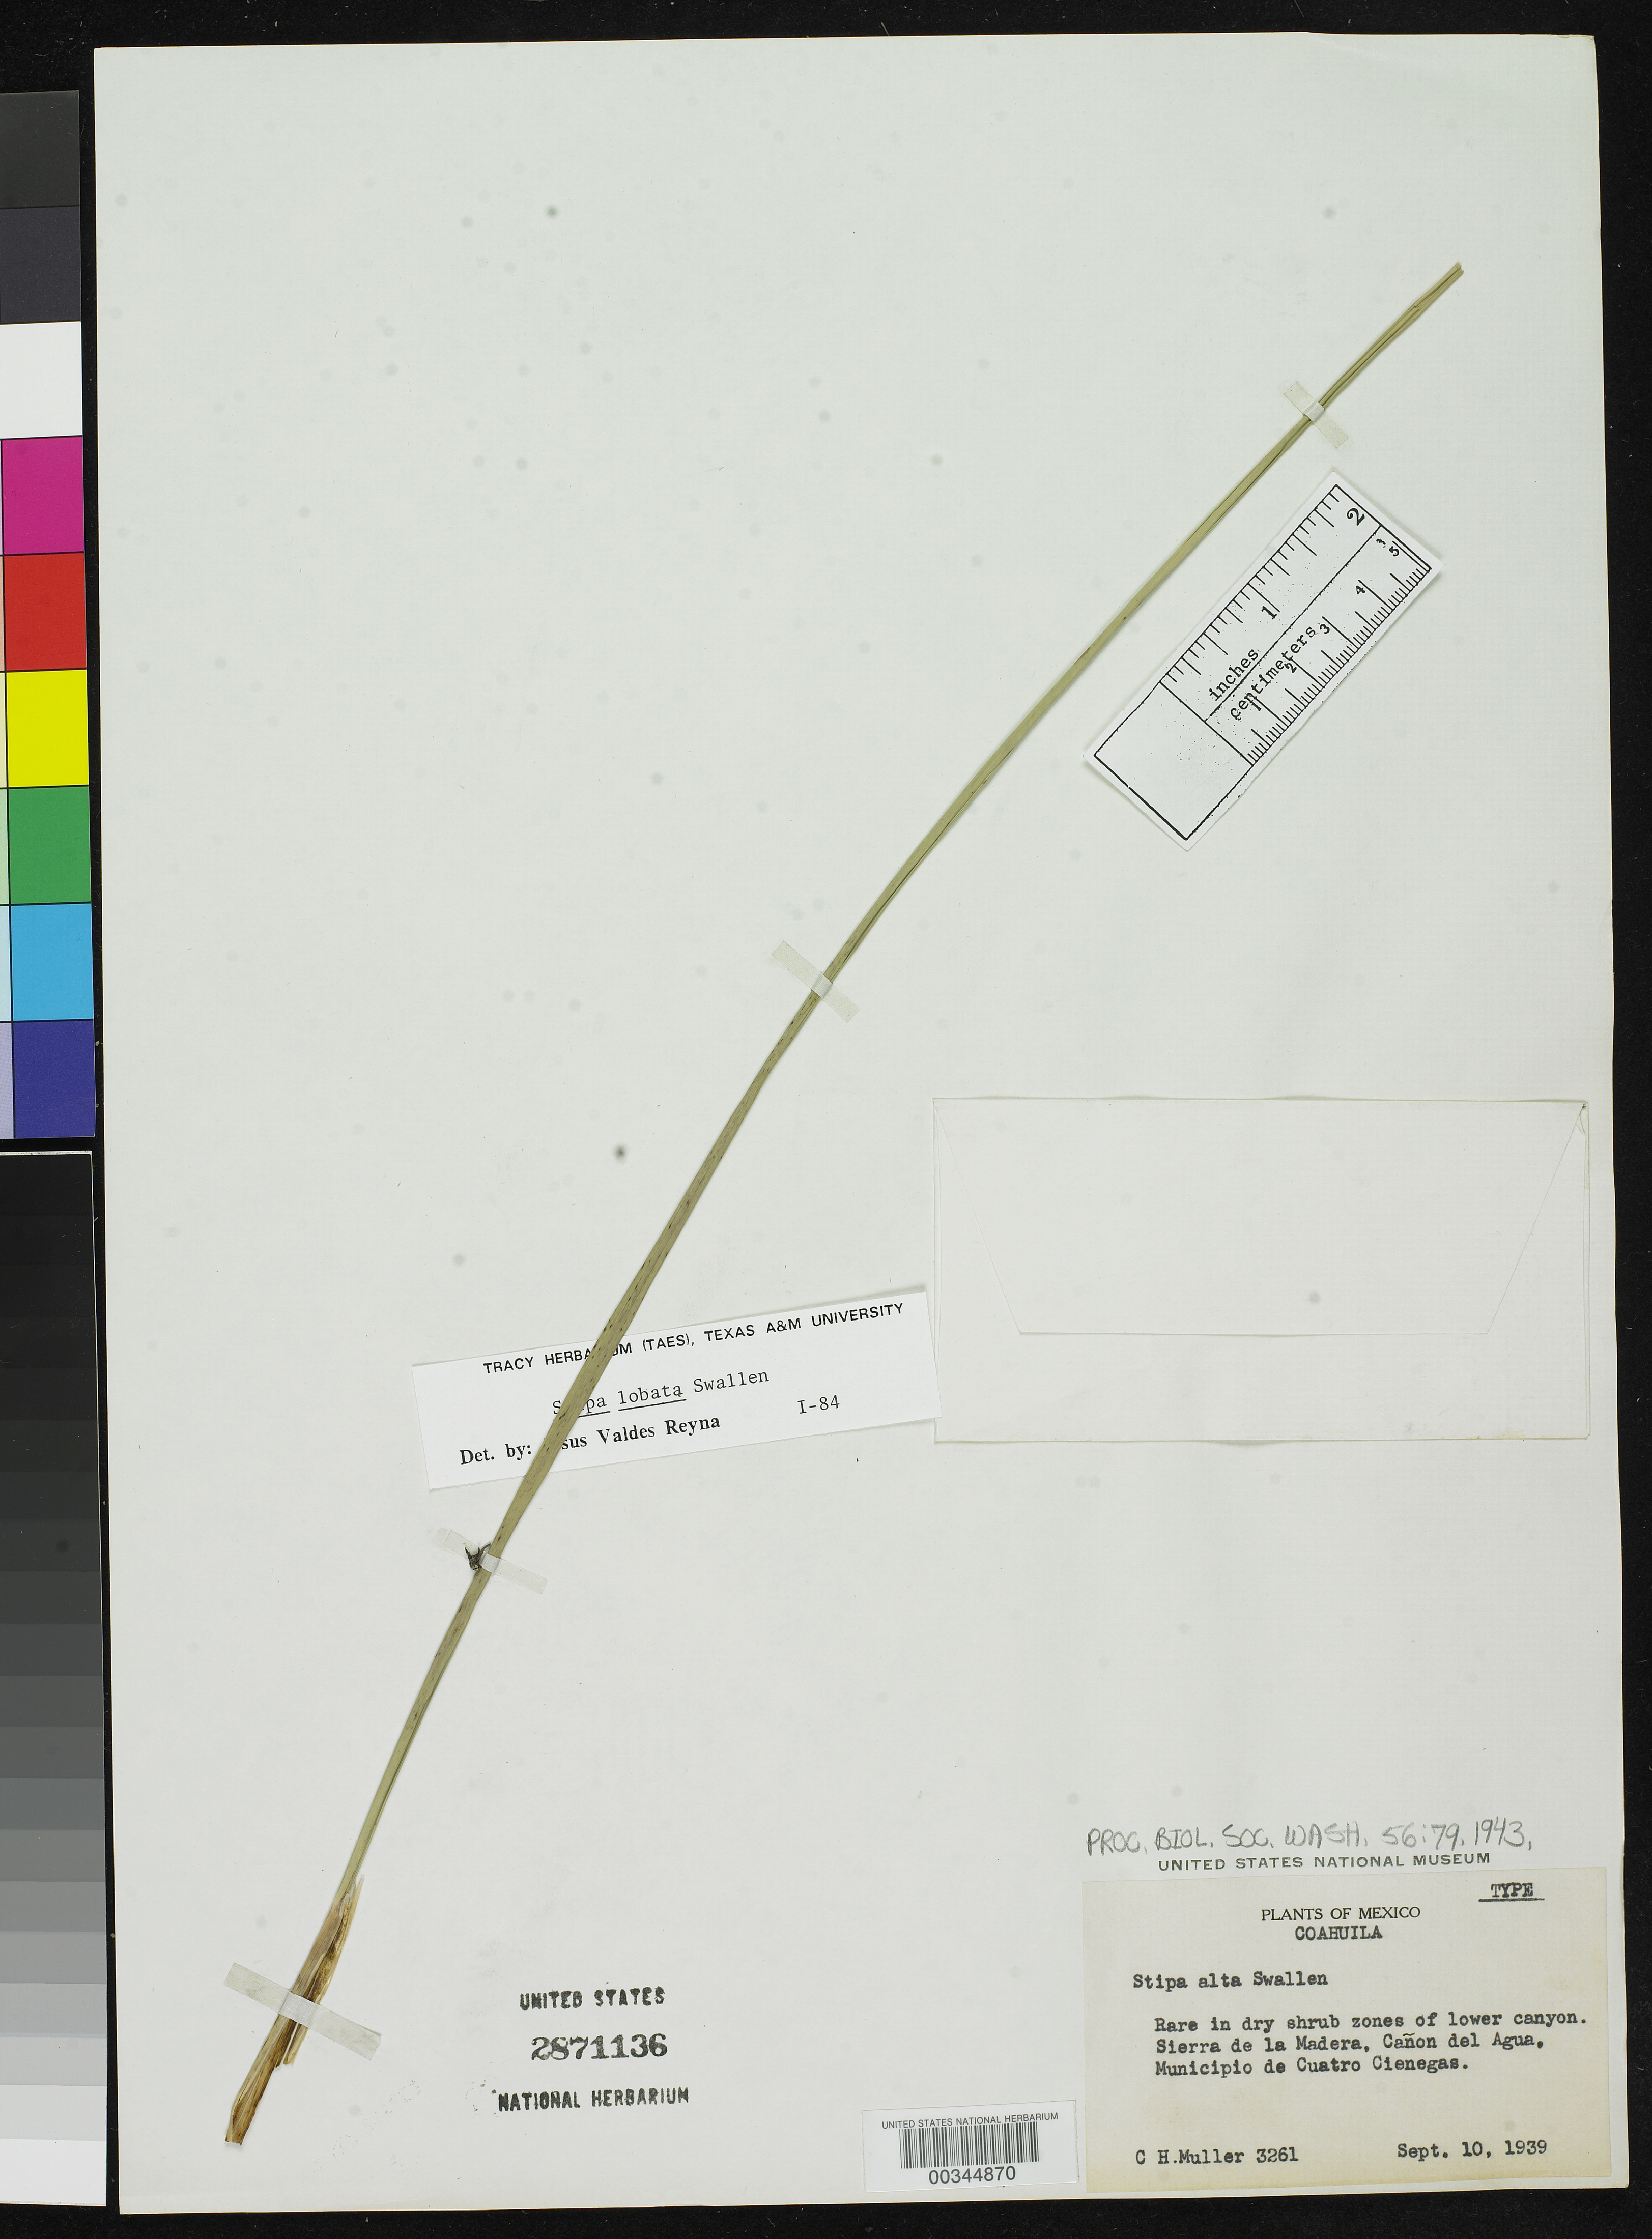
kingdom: Plantae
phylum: Tracheophyta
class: Liliopsida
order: Poales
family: Poaceae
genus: Stipa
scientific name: Stipa alta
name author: Swallen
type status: Type Fragment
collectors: C. H. Muller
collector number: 3261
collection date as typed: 10 Sep 1939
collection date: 1939-09-10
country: Mexico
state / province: Coahuila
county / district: Cuatro Cienegas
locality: Sierra de La Madera, Canon del Agua.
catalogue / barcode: US 2871136